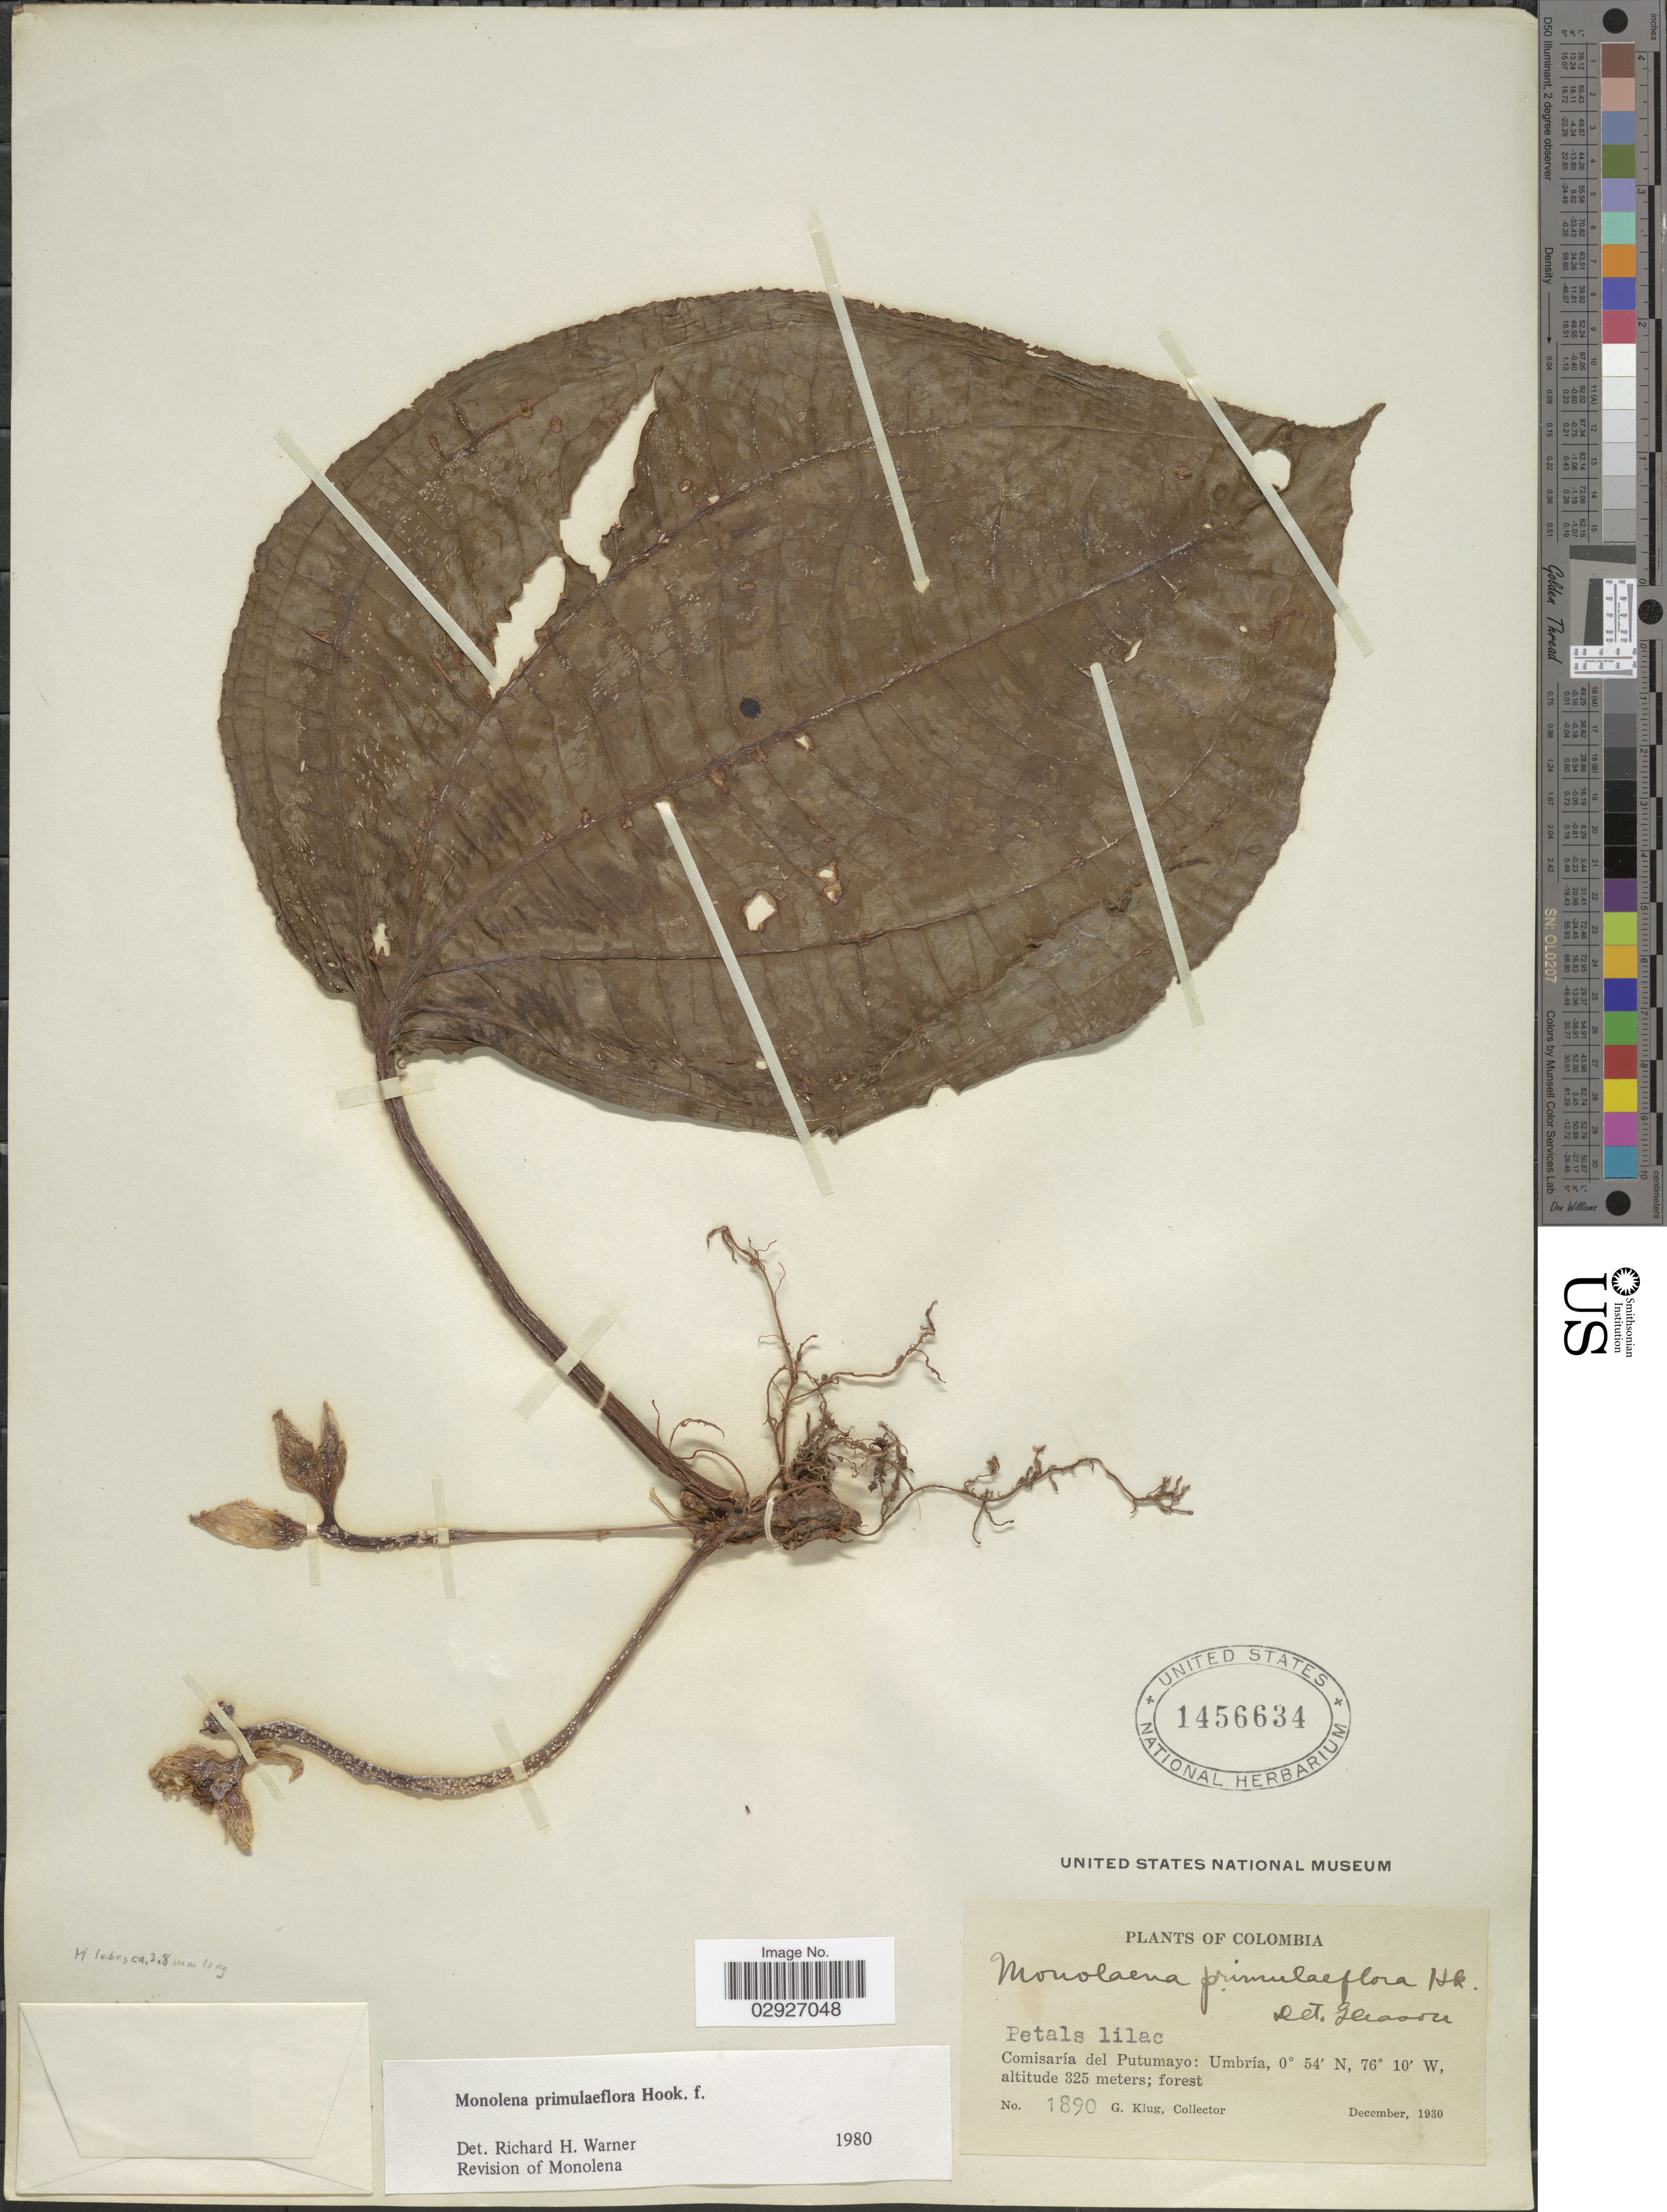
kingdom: Plantae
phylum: Tracheophyta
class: Magnoliopsida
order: Myrtales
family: Melastomataceae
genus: Monolena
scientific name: Monolena primuliflora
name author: Hook. f.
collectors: G. Klug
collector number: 1890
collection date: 1930-12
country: Colombia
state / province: Putumayo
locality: Comisaría del Putumayo: Umbría.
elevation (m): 325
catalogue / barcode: US 1456634